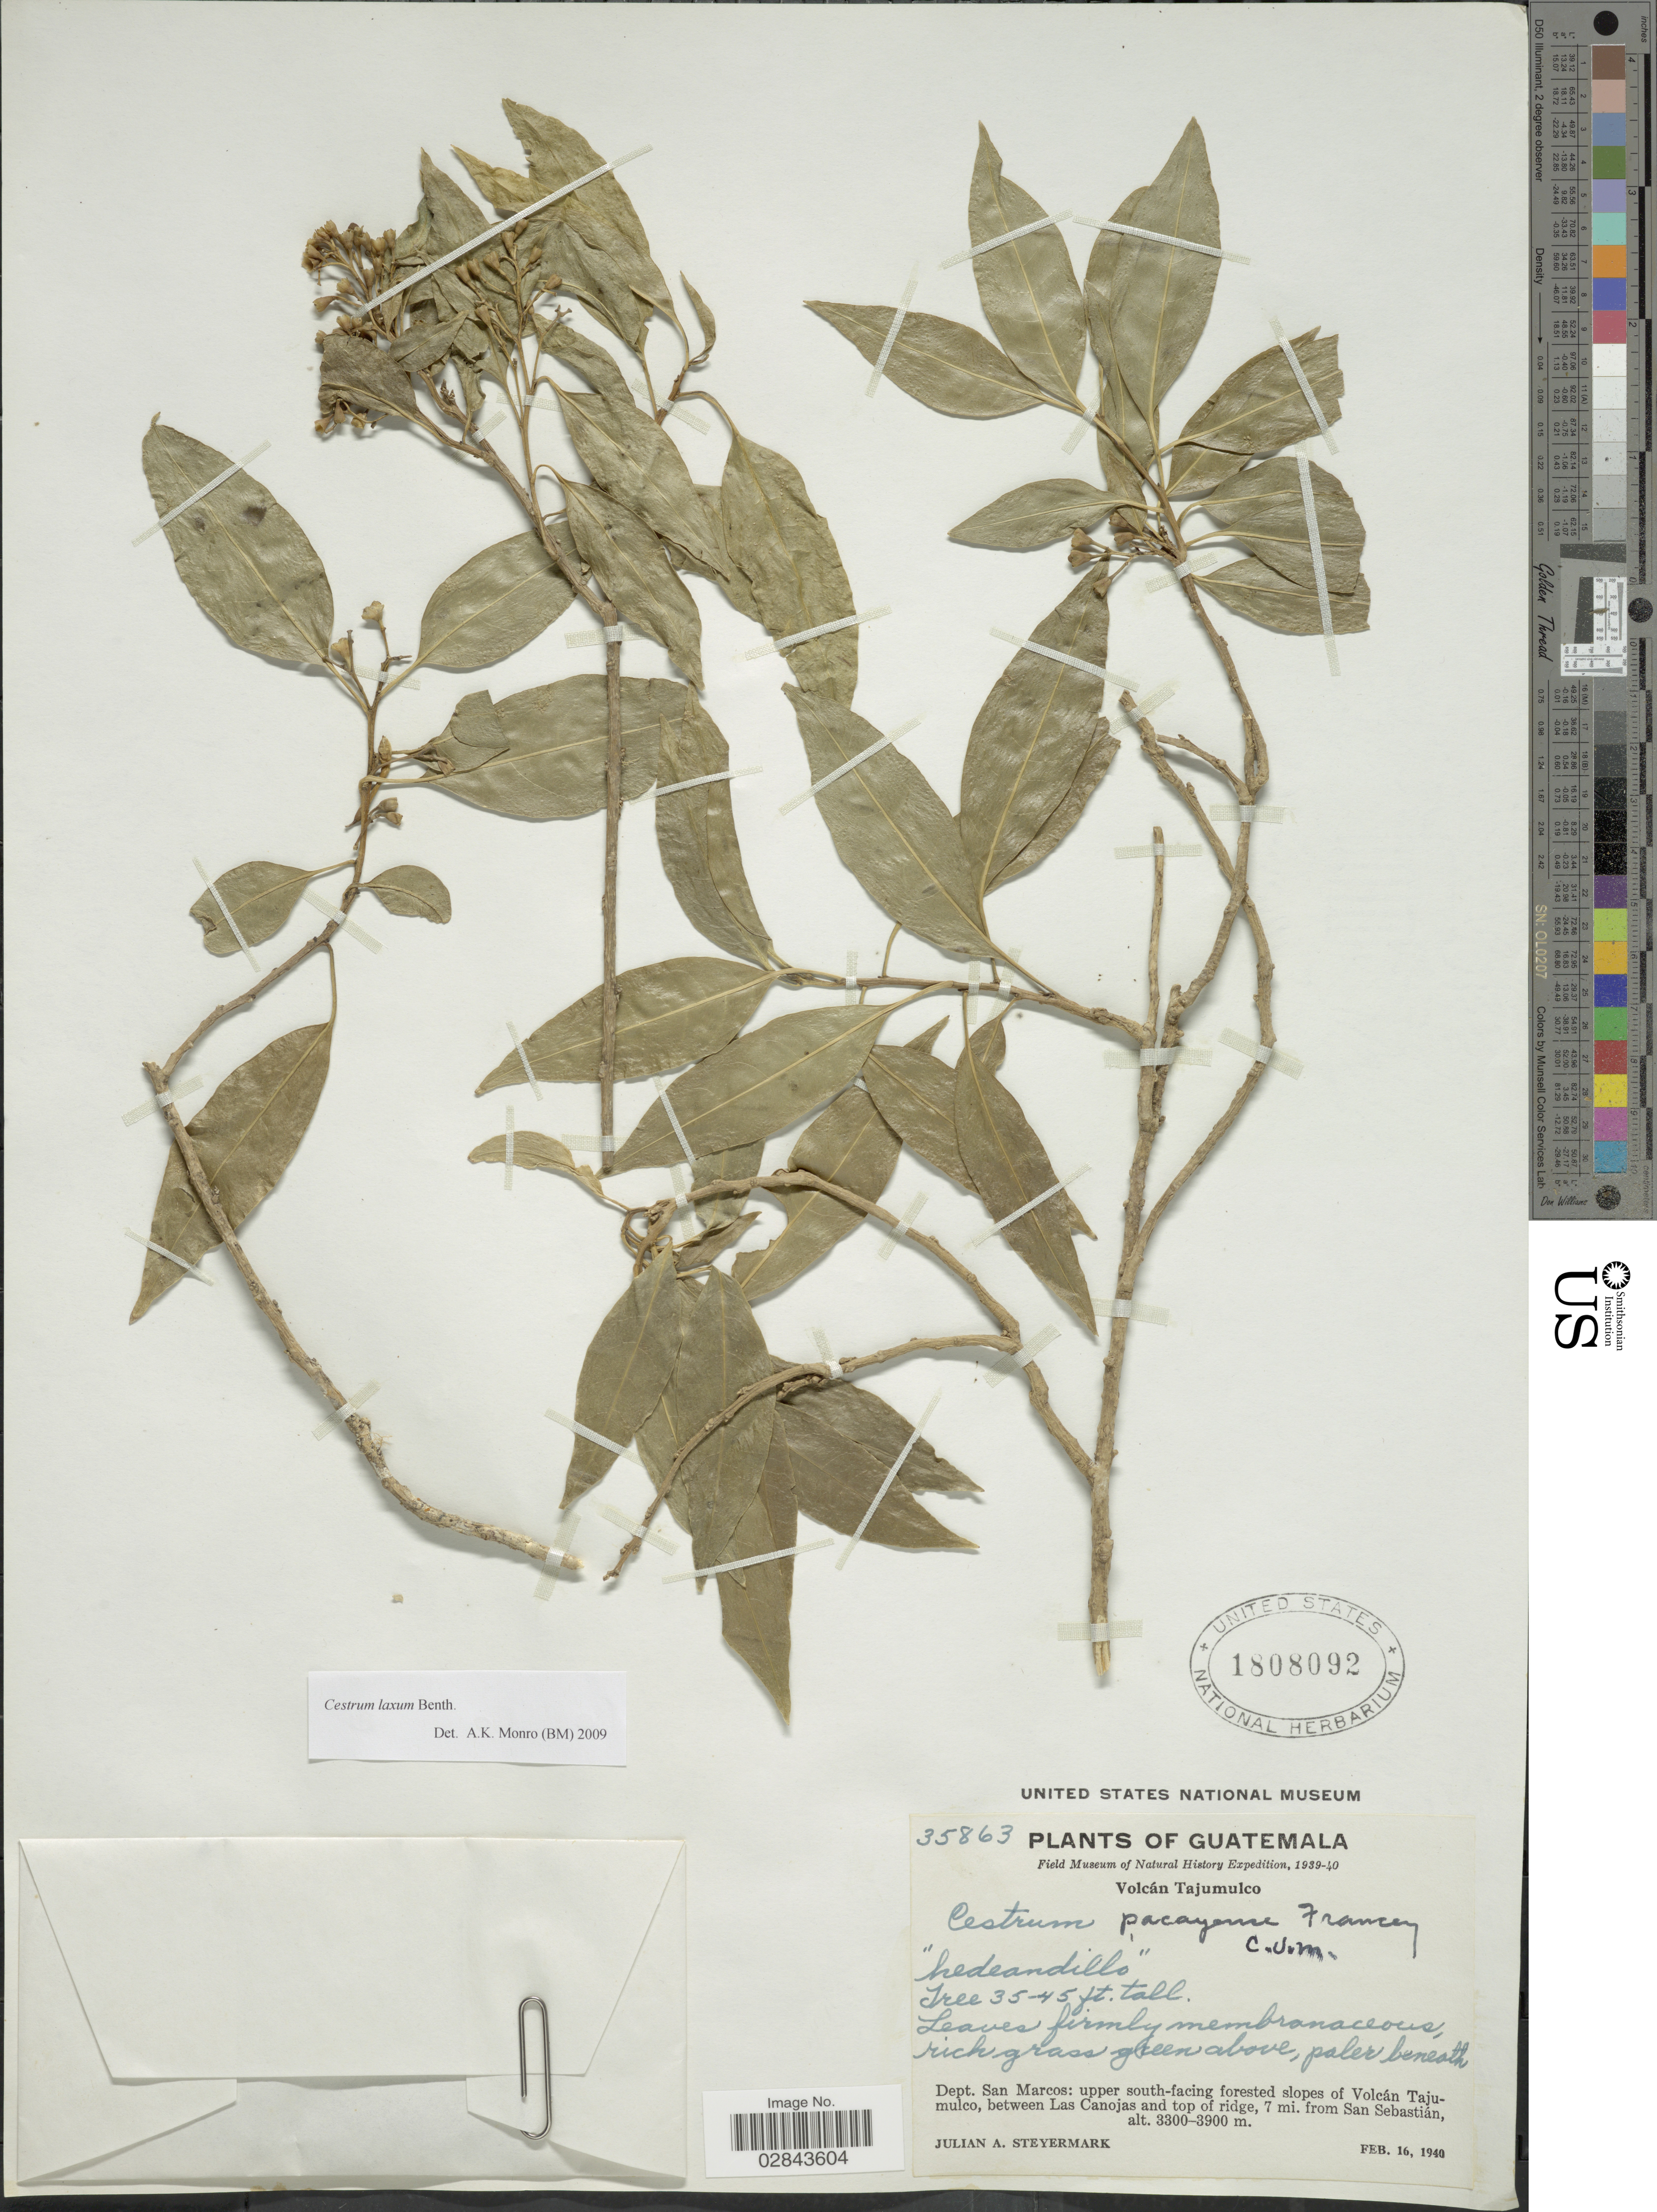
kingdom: Plantae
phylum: Tracheophyta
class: Magnoliopsida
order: Solanales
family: Solanaceae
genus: Cestrum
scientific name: Cestrum laxum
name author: Benth.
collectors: J. Steyermark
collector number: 35863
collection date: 1940-02-16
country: Guatemala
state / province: San Marcos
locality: Volcán Tajumulco, Dept. San Marcos: upper south-facing forested slopes of Volcán Tajumulco, between Las Canojas and top of ridge, 7 mi. from San Sebastián.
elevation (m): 3300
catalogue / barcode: US 1808092